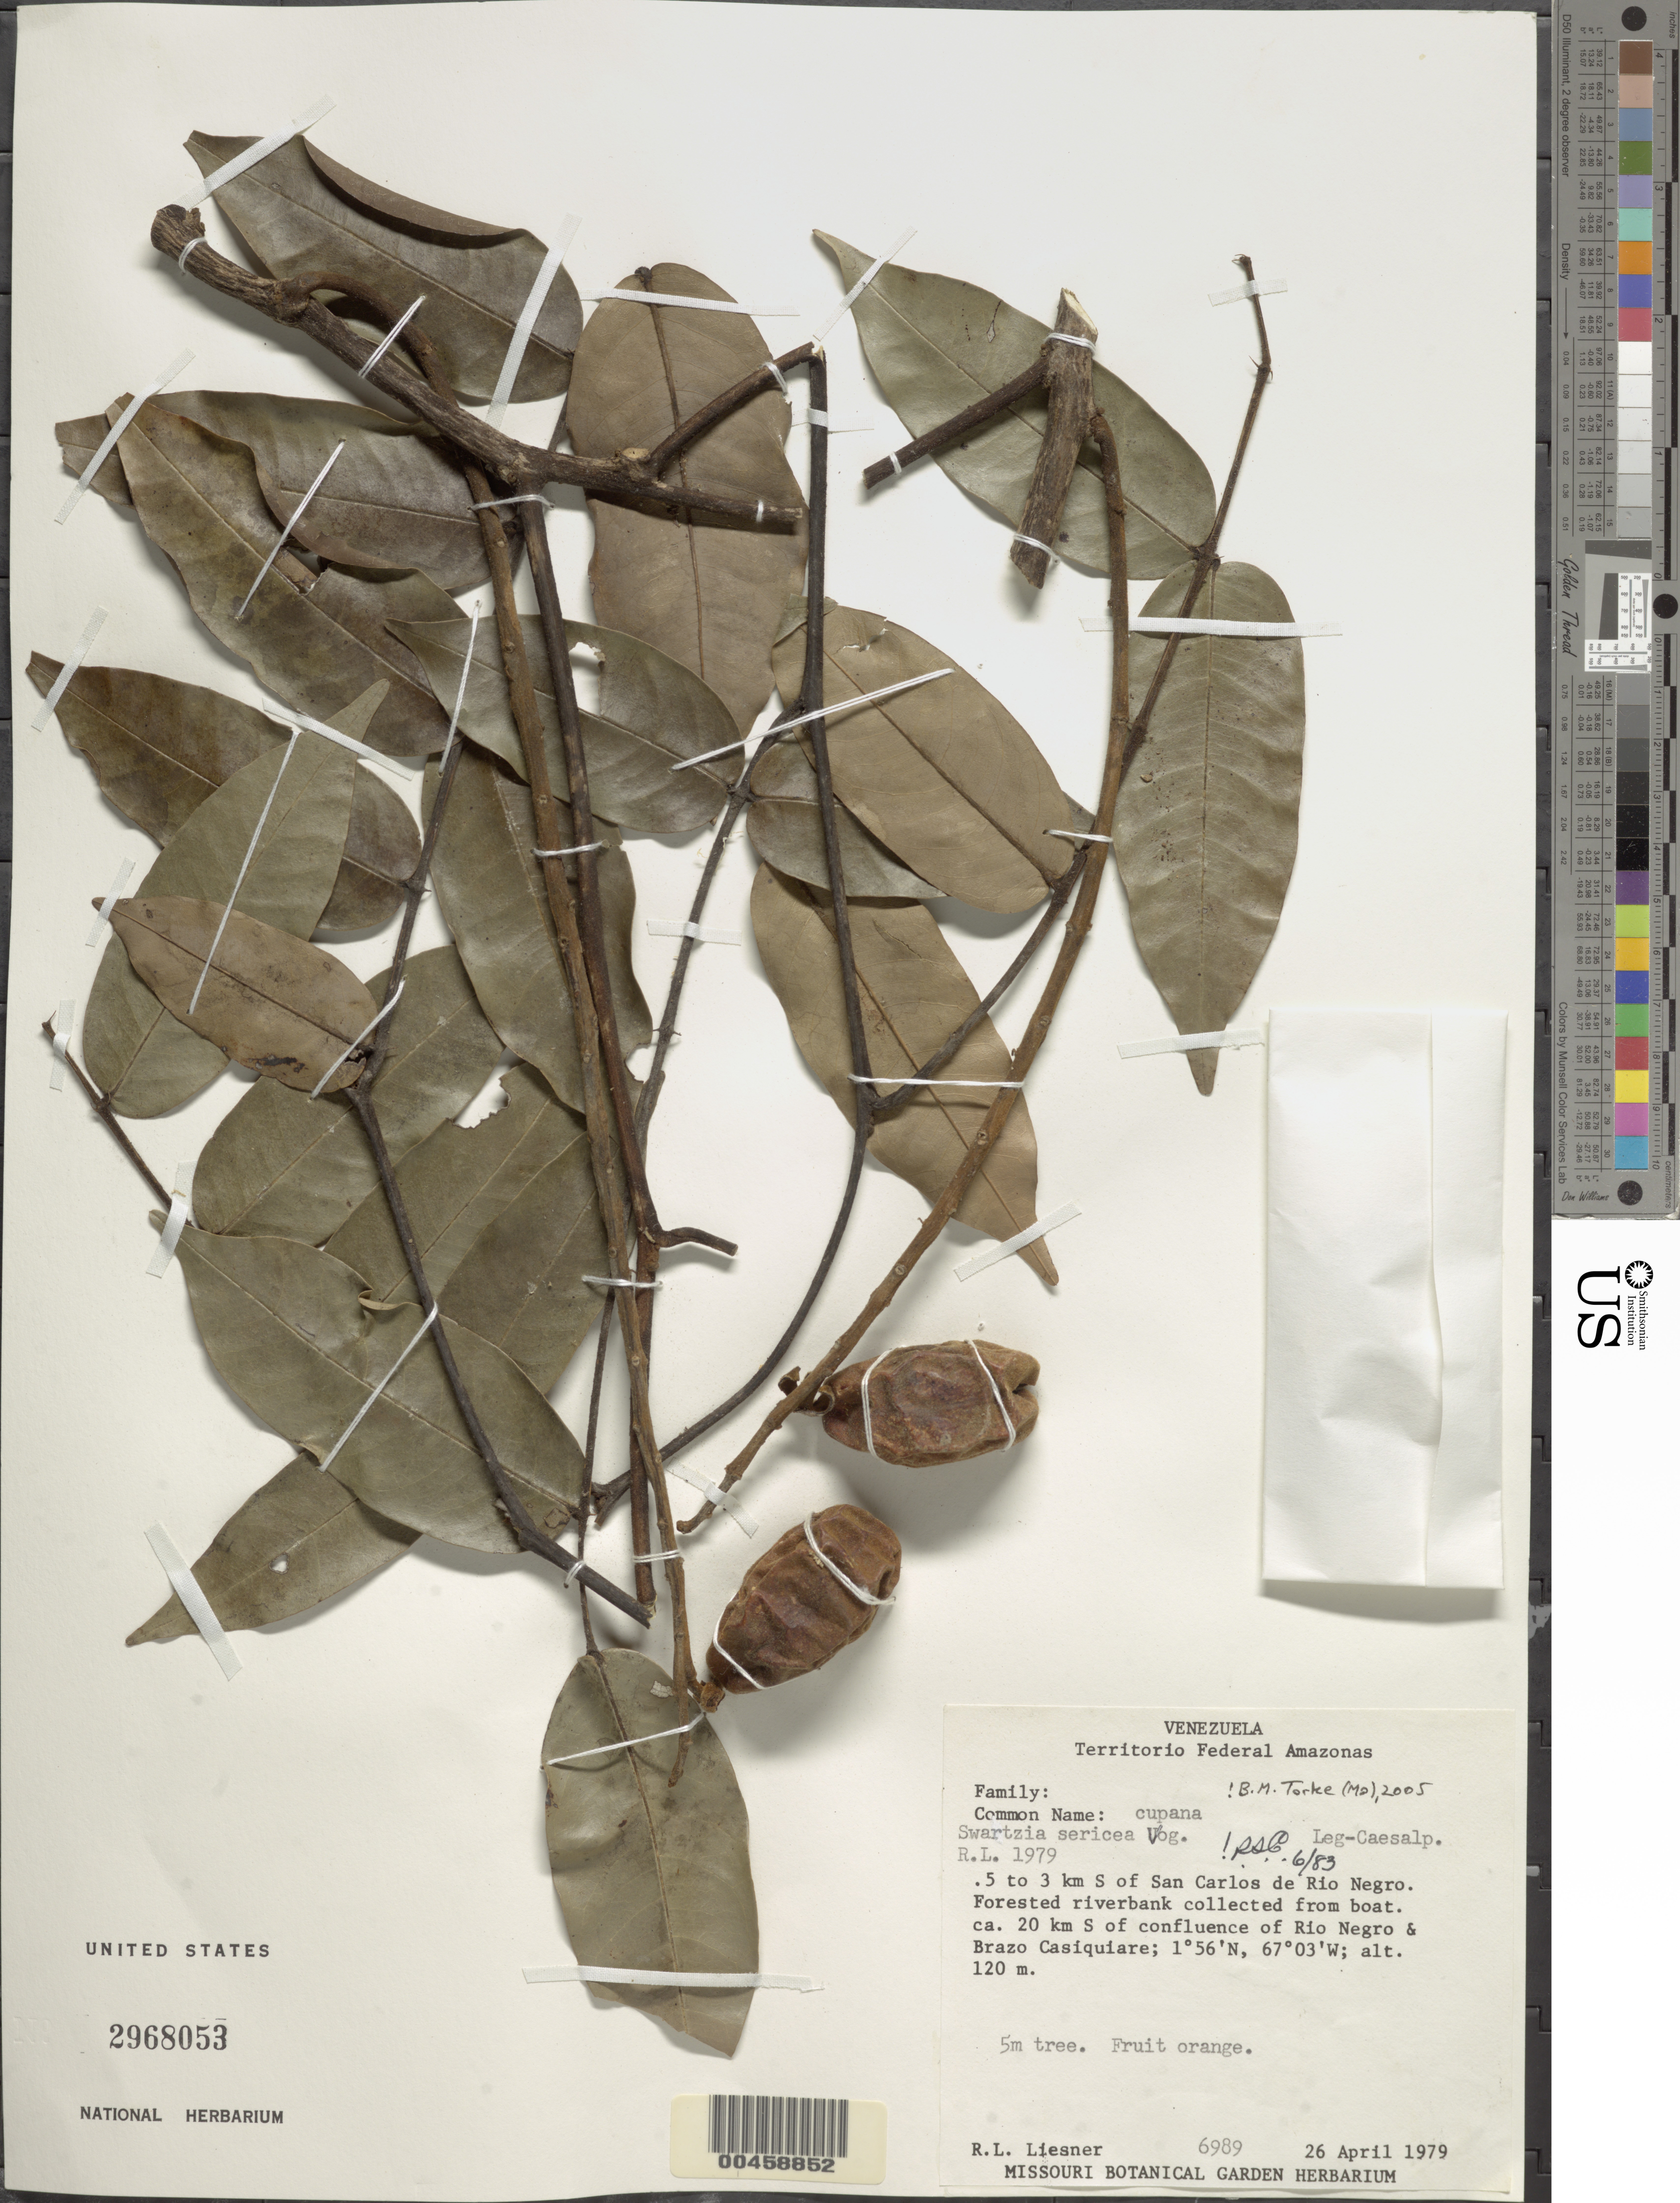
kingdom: Plantae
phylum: Tracheophyta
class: Magnoliopsida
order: Fabales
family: Fabaceae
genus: Swartzia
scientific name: Swartzia sericea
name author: Vogel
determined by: Cowan, R. S.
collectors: R. L. Liesner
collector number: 6989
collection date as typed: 26 Apr 1979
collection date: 1979-04-26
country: Venezuela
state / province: Amazonas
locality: San carlos de rio negro, 0.5 to 3 km to; ca. 20 km s of confluence of rio negro and brazo casiquiare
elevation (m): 120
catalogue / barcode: US 2968053